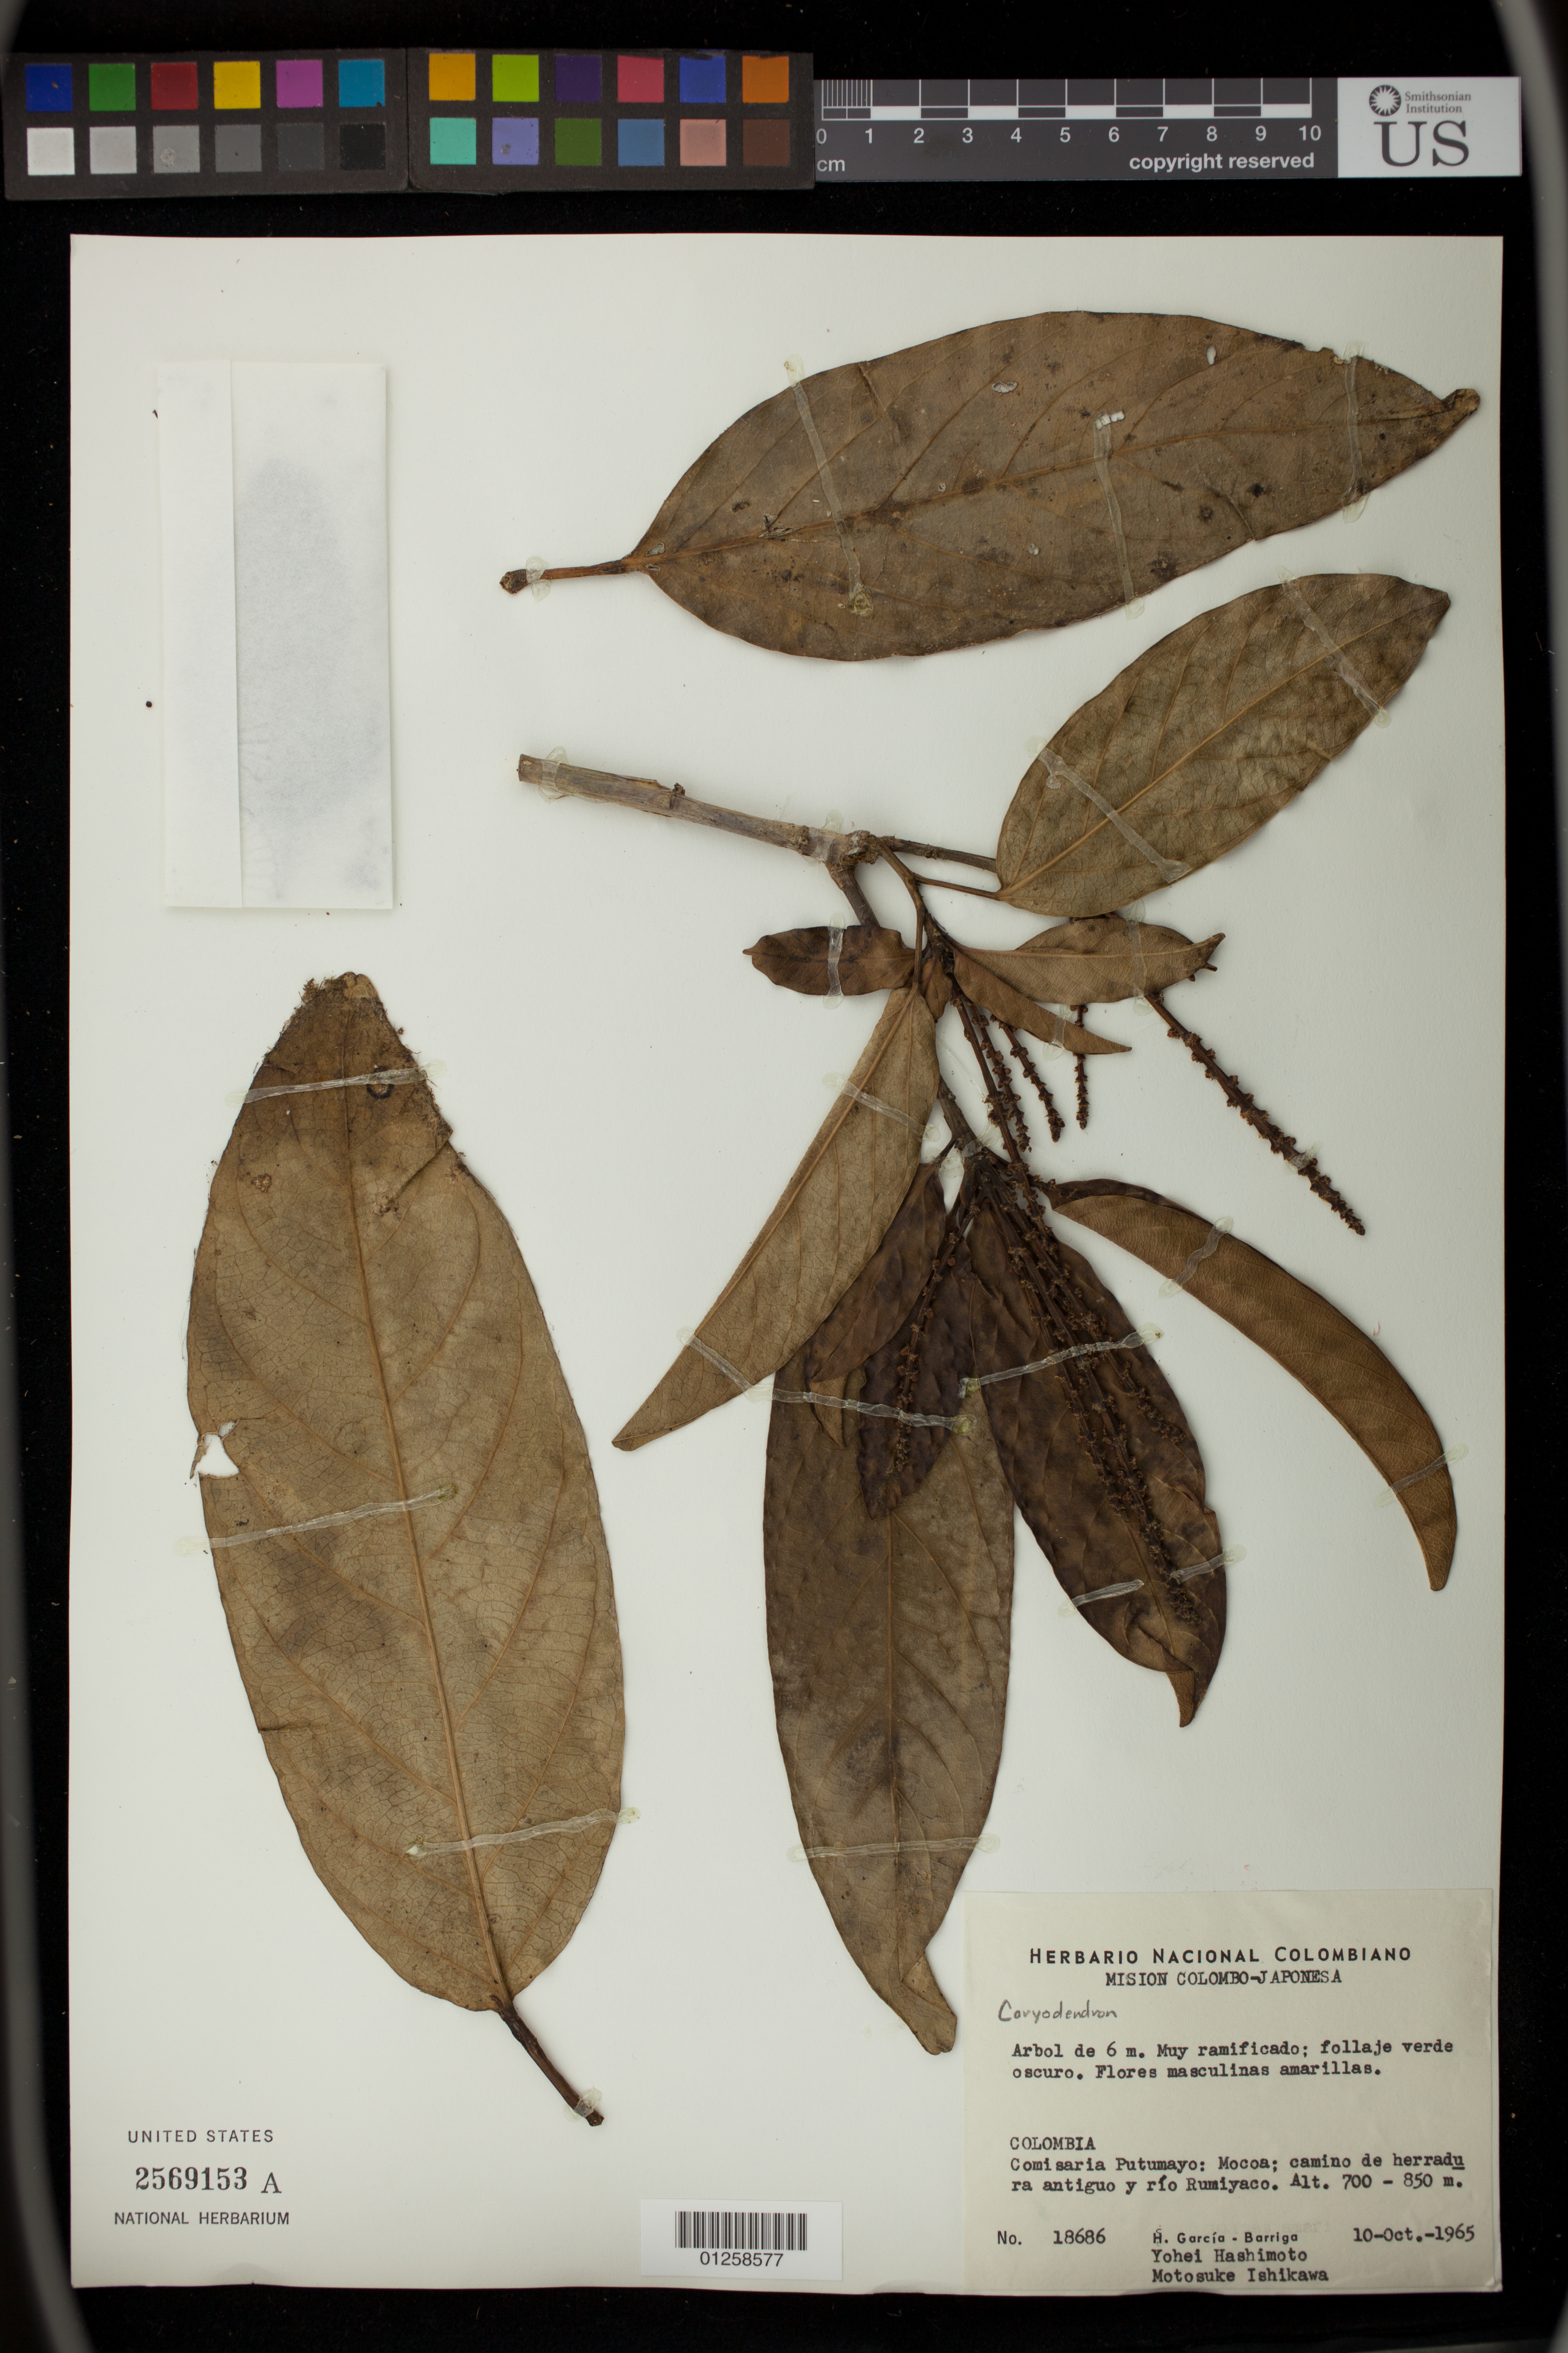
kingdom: Plantae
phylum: Tracheophyta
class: Magnoliopsida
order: Malpighiales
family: Euphorbiaceae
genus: Caryodendron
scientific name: Caryodendron sp.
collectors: H. García Barriga, Y. Hashimoto & M. Ishikawa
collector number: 18686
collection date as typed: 10 Oct 1965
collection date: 1965-10-10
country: Colombia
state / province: Putumayo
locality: Mocoa; camino de herradura antiguo y Rio Rumiyaco.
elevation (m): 700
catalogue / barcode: US 2569153A